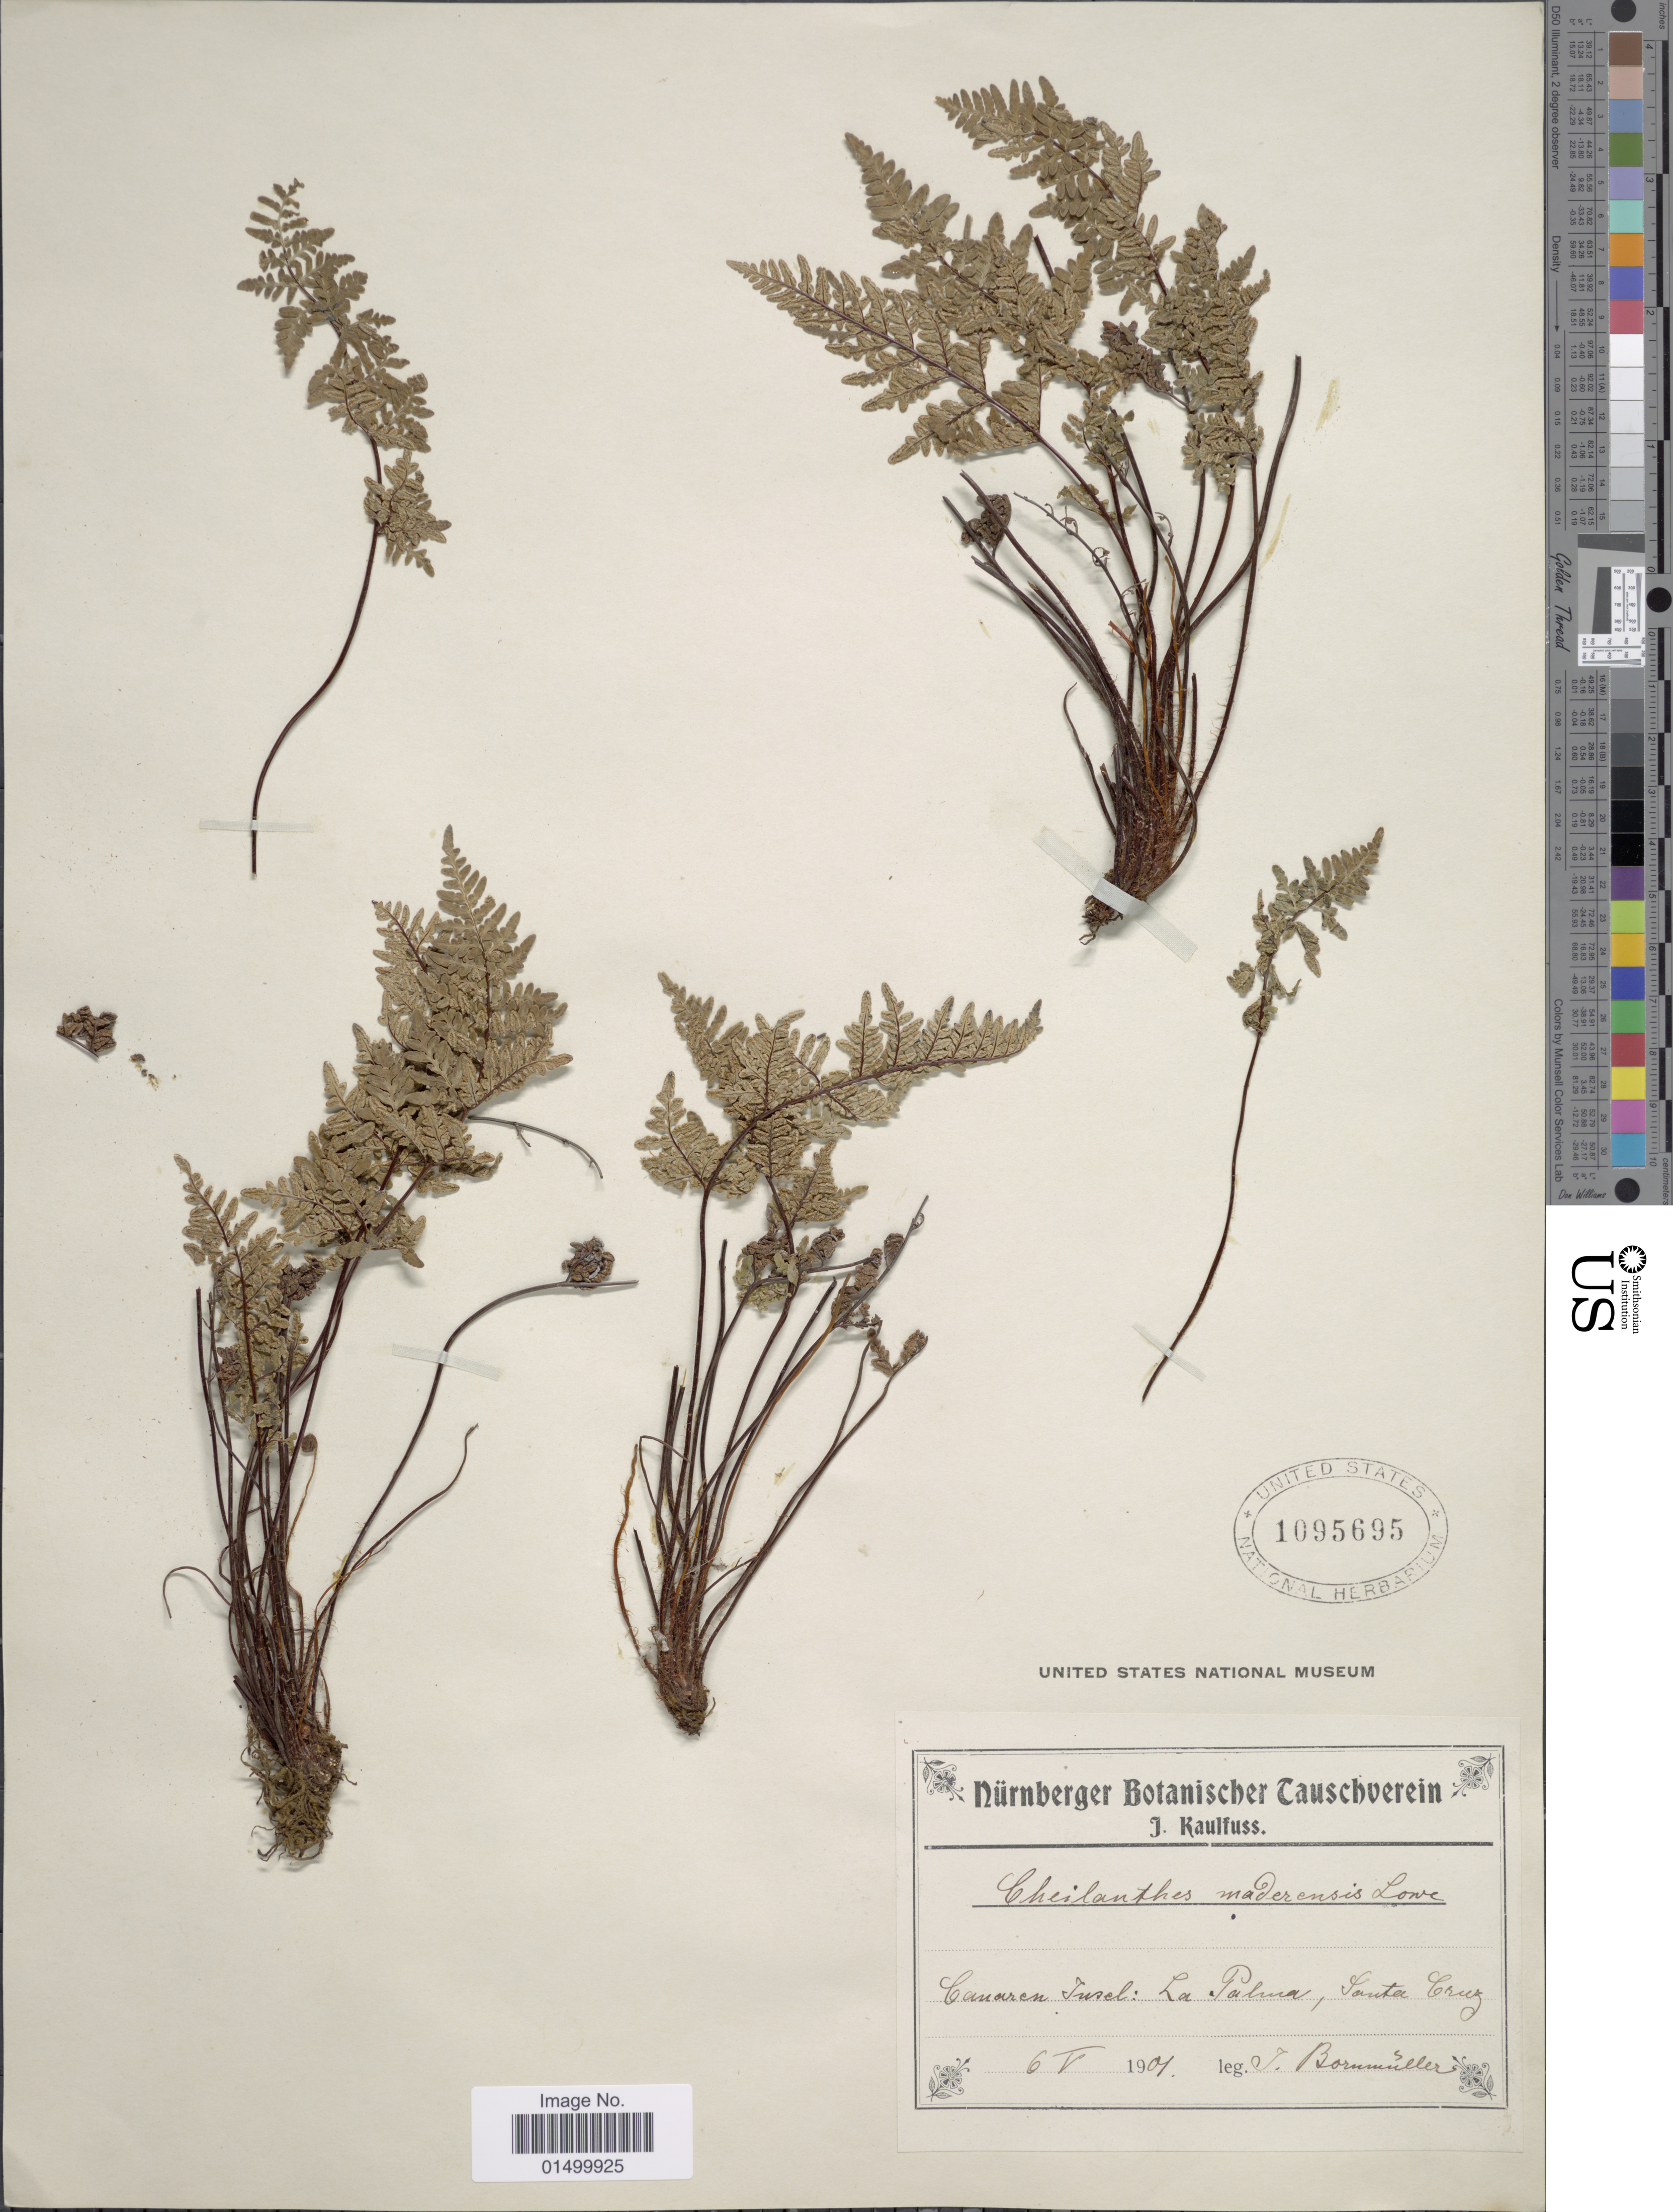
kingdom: Plantae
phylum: Tracheophyta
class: Polypodiopsida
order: Polypodiales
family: Pteridaceae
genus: Cheilanthes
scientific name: Cheilanthes fragrans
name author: (L.) Sw.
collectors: J. Bornmüller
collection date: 1901-05-06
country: Spain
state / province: Canarias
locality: La Palma, Santa Cruz, Canaren Insel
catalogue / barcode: US 1095695